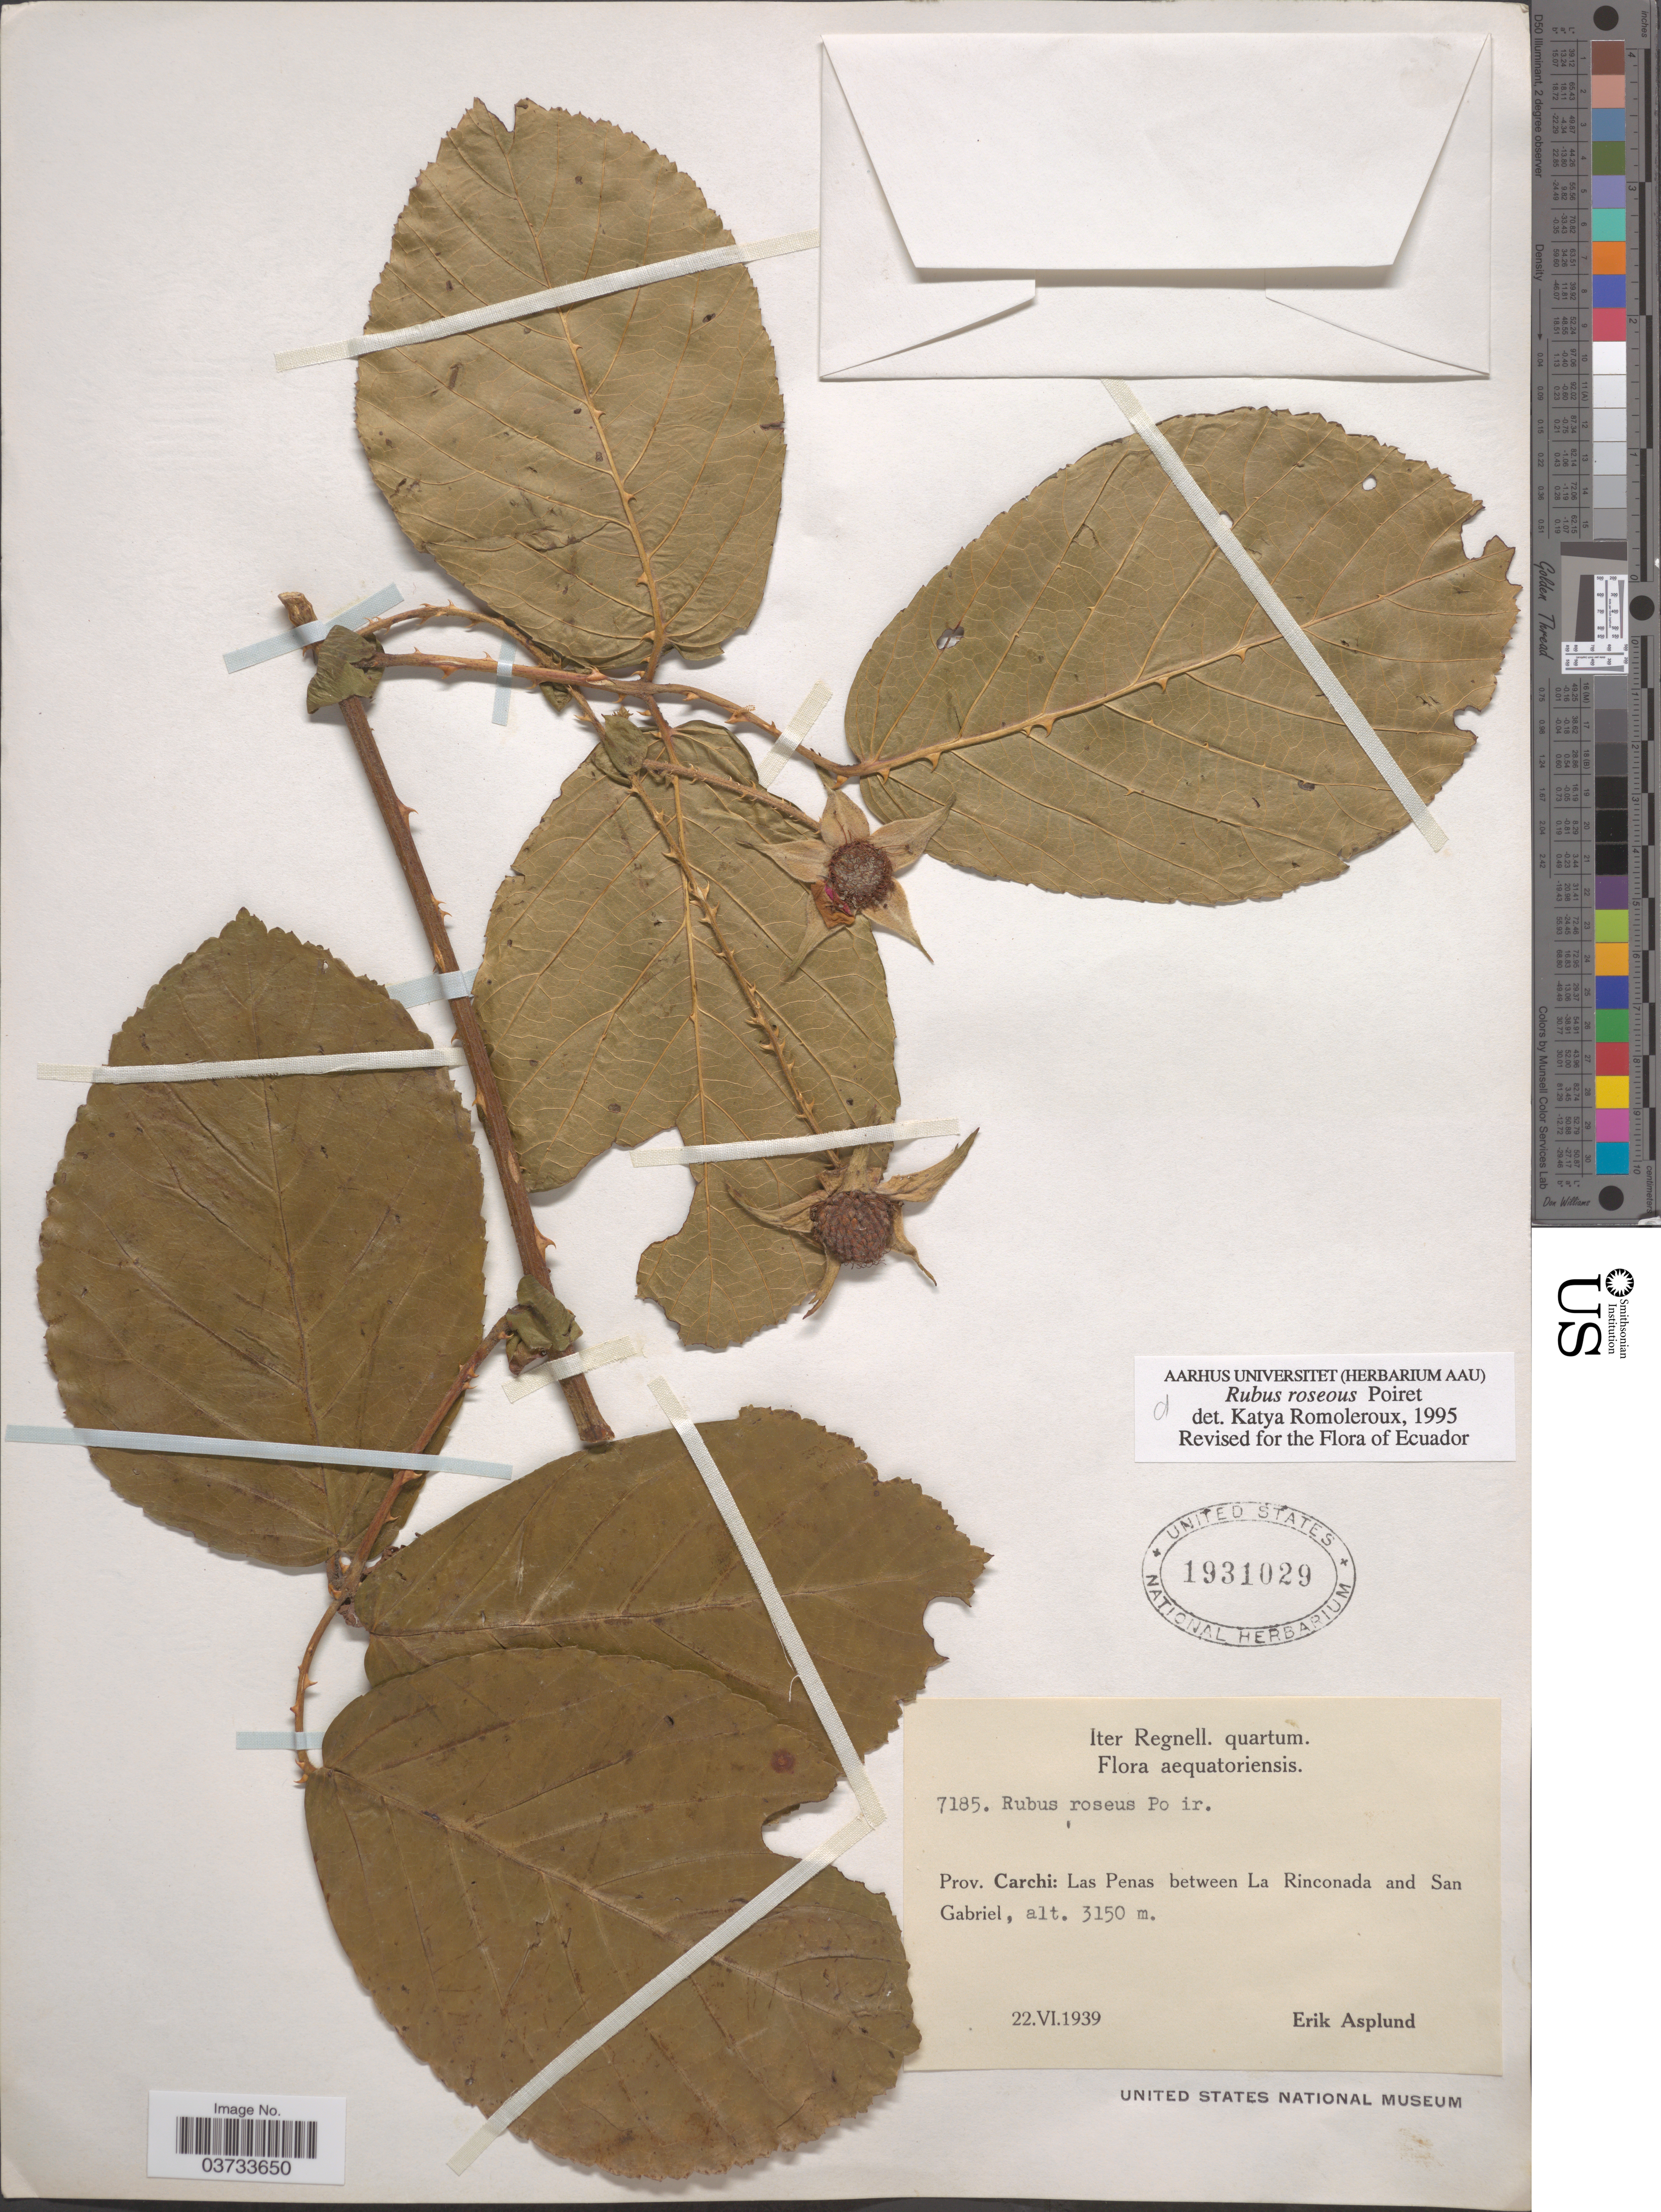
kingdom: Plantae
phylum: Tracheophyta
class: Magnoliopsida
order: Rosales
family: Rosaceae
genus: Rubus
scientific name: Rubus roseus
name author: Poir.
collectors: E. Asplund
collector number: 7185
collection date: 1939-06-22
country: Ecuador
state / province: Carchi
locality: Aequatoriensis. Las Penas between La Rinconada and San Gabriel.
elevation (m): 3150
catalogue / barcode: US 1931029